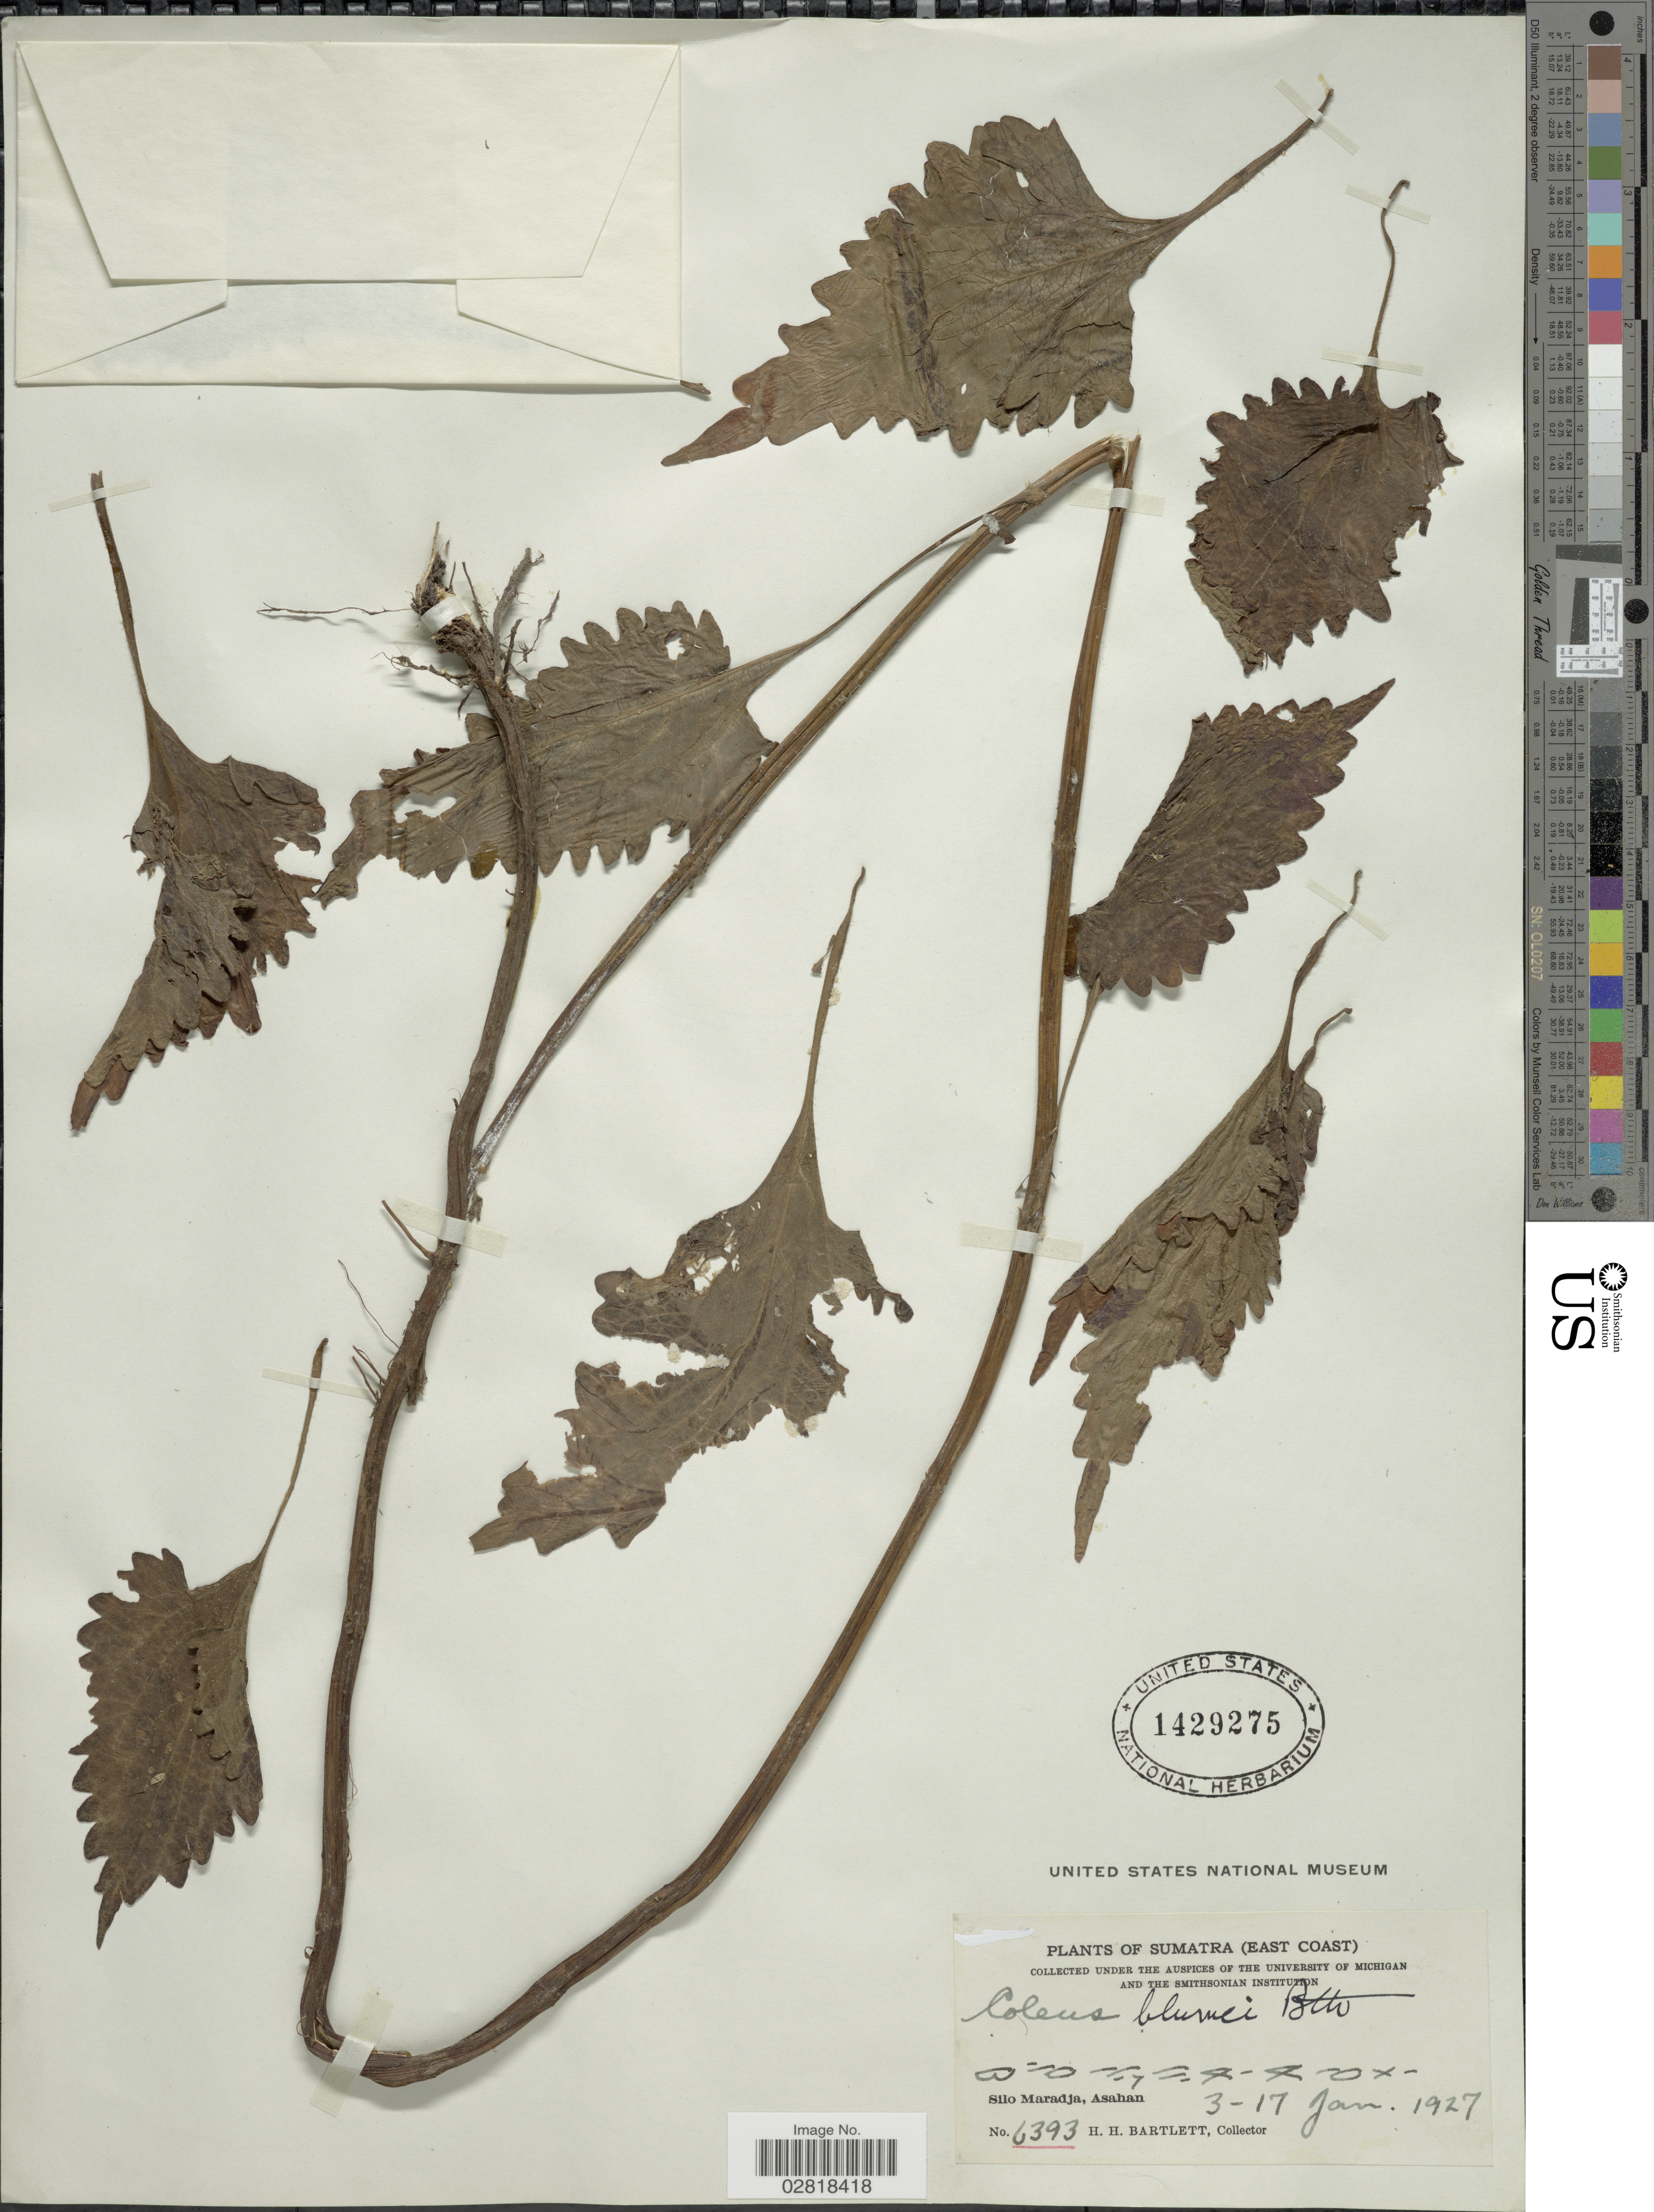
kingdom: Plantae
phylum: Tracheophyta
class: Magnoliopsida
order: Lamiales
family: Lamiaceae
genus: Coleus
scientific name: Coleus scutellarioides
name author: (L.) Benth.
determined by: Wagner, W. L., (BOT), Smithsonian Institution - National Museum of Natural History (UNITED STATES)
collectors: H. H. Bartlett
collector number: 6393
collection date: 1927-01-03/1927-01-17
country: Indonesia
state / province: Sumatra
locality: Sumatra (East Coast). Silo Maradja, Asahan.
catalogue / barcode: US 1429275